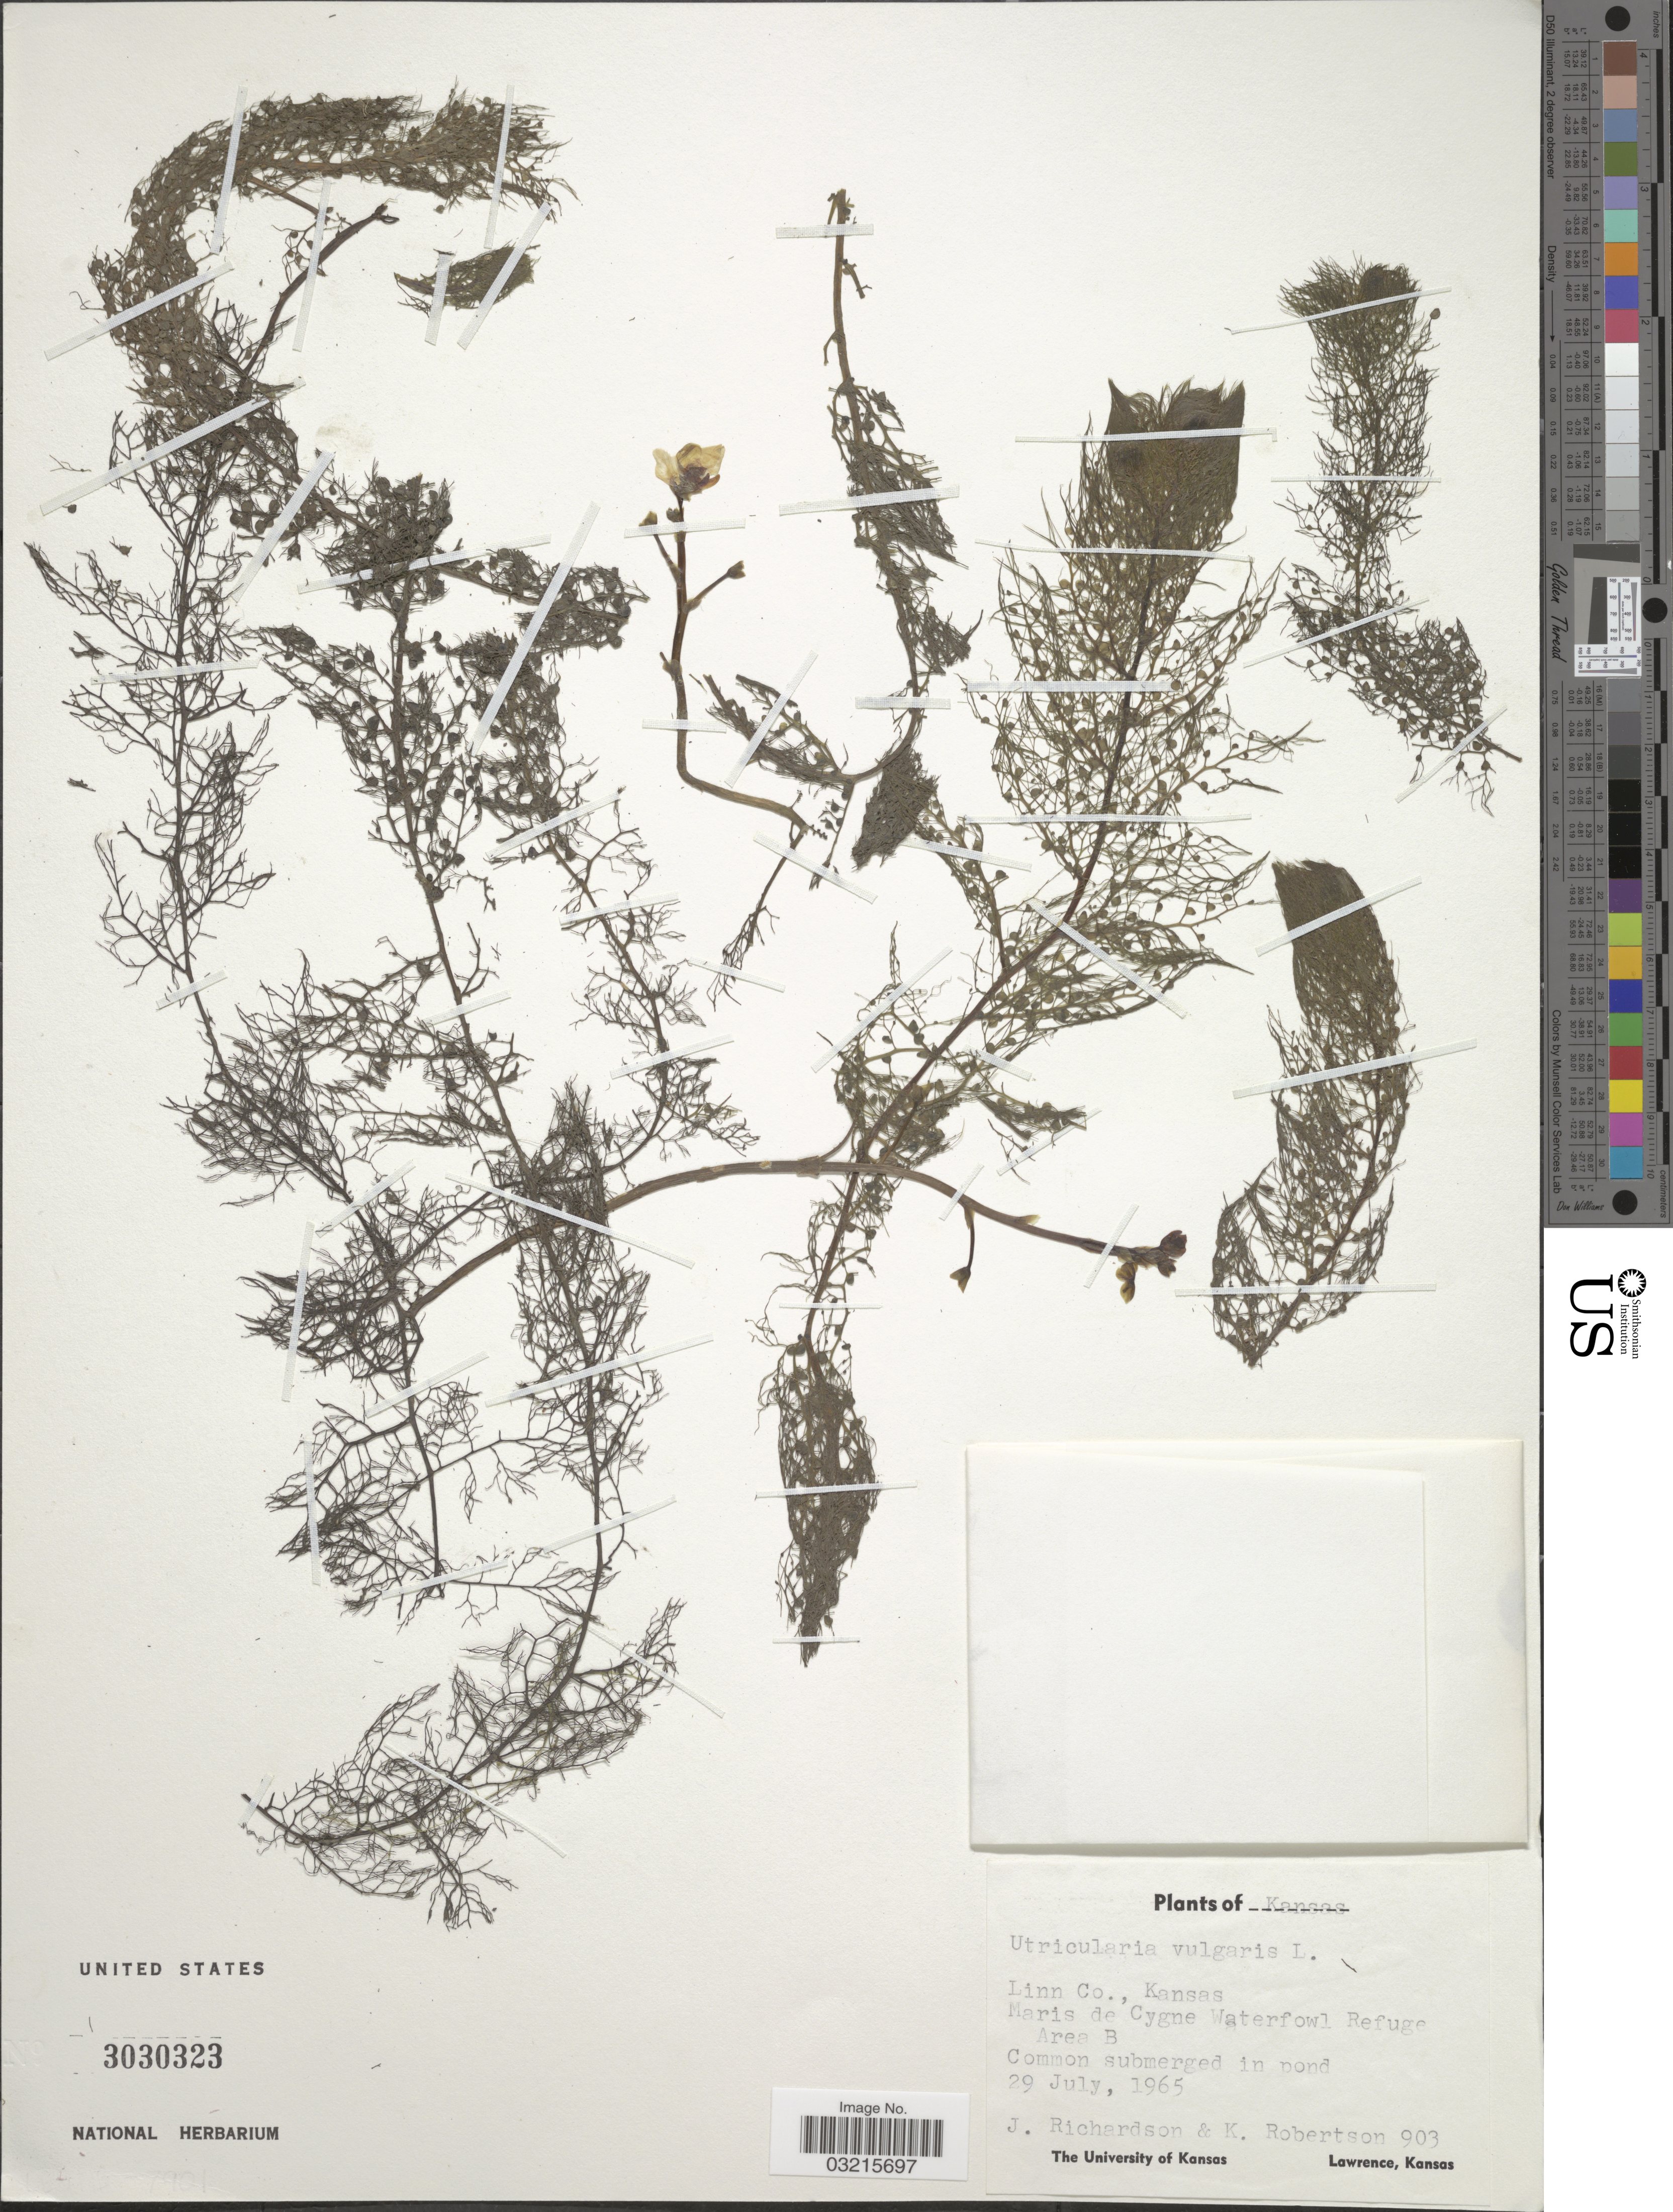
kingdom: Plantae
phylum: Tracheophyta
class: Magnoliopsida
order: Lamiales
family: Lentibulariaceae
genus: Utricularia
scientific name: Utricularia vulgaris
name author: L.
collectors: J. Richardson & K. Robertson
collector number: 903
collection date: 1965-07-29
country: United States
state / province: Kansas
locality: Linn Co., Maris de Cygne Waterfowl Refuge Area B.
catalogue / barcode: US 3030323